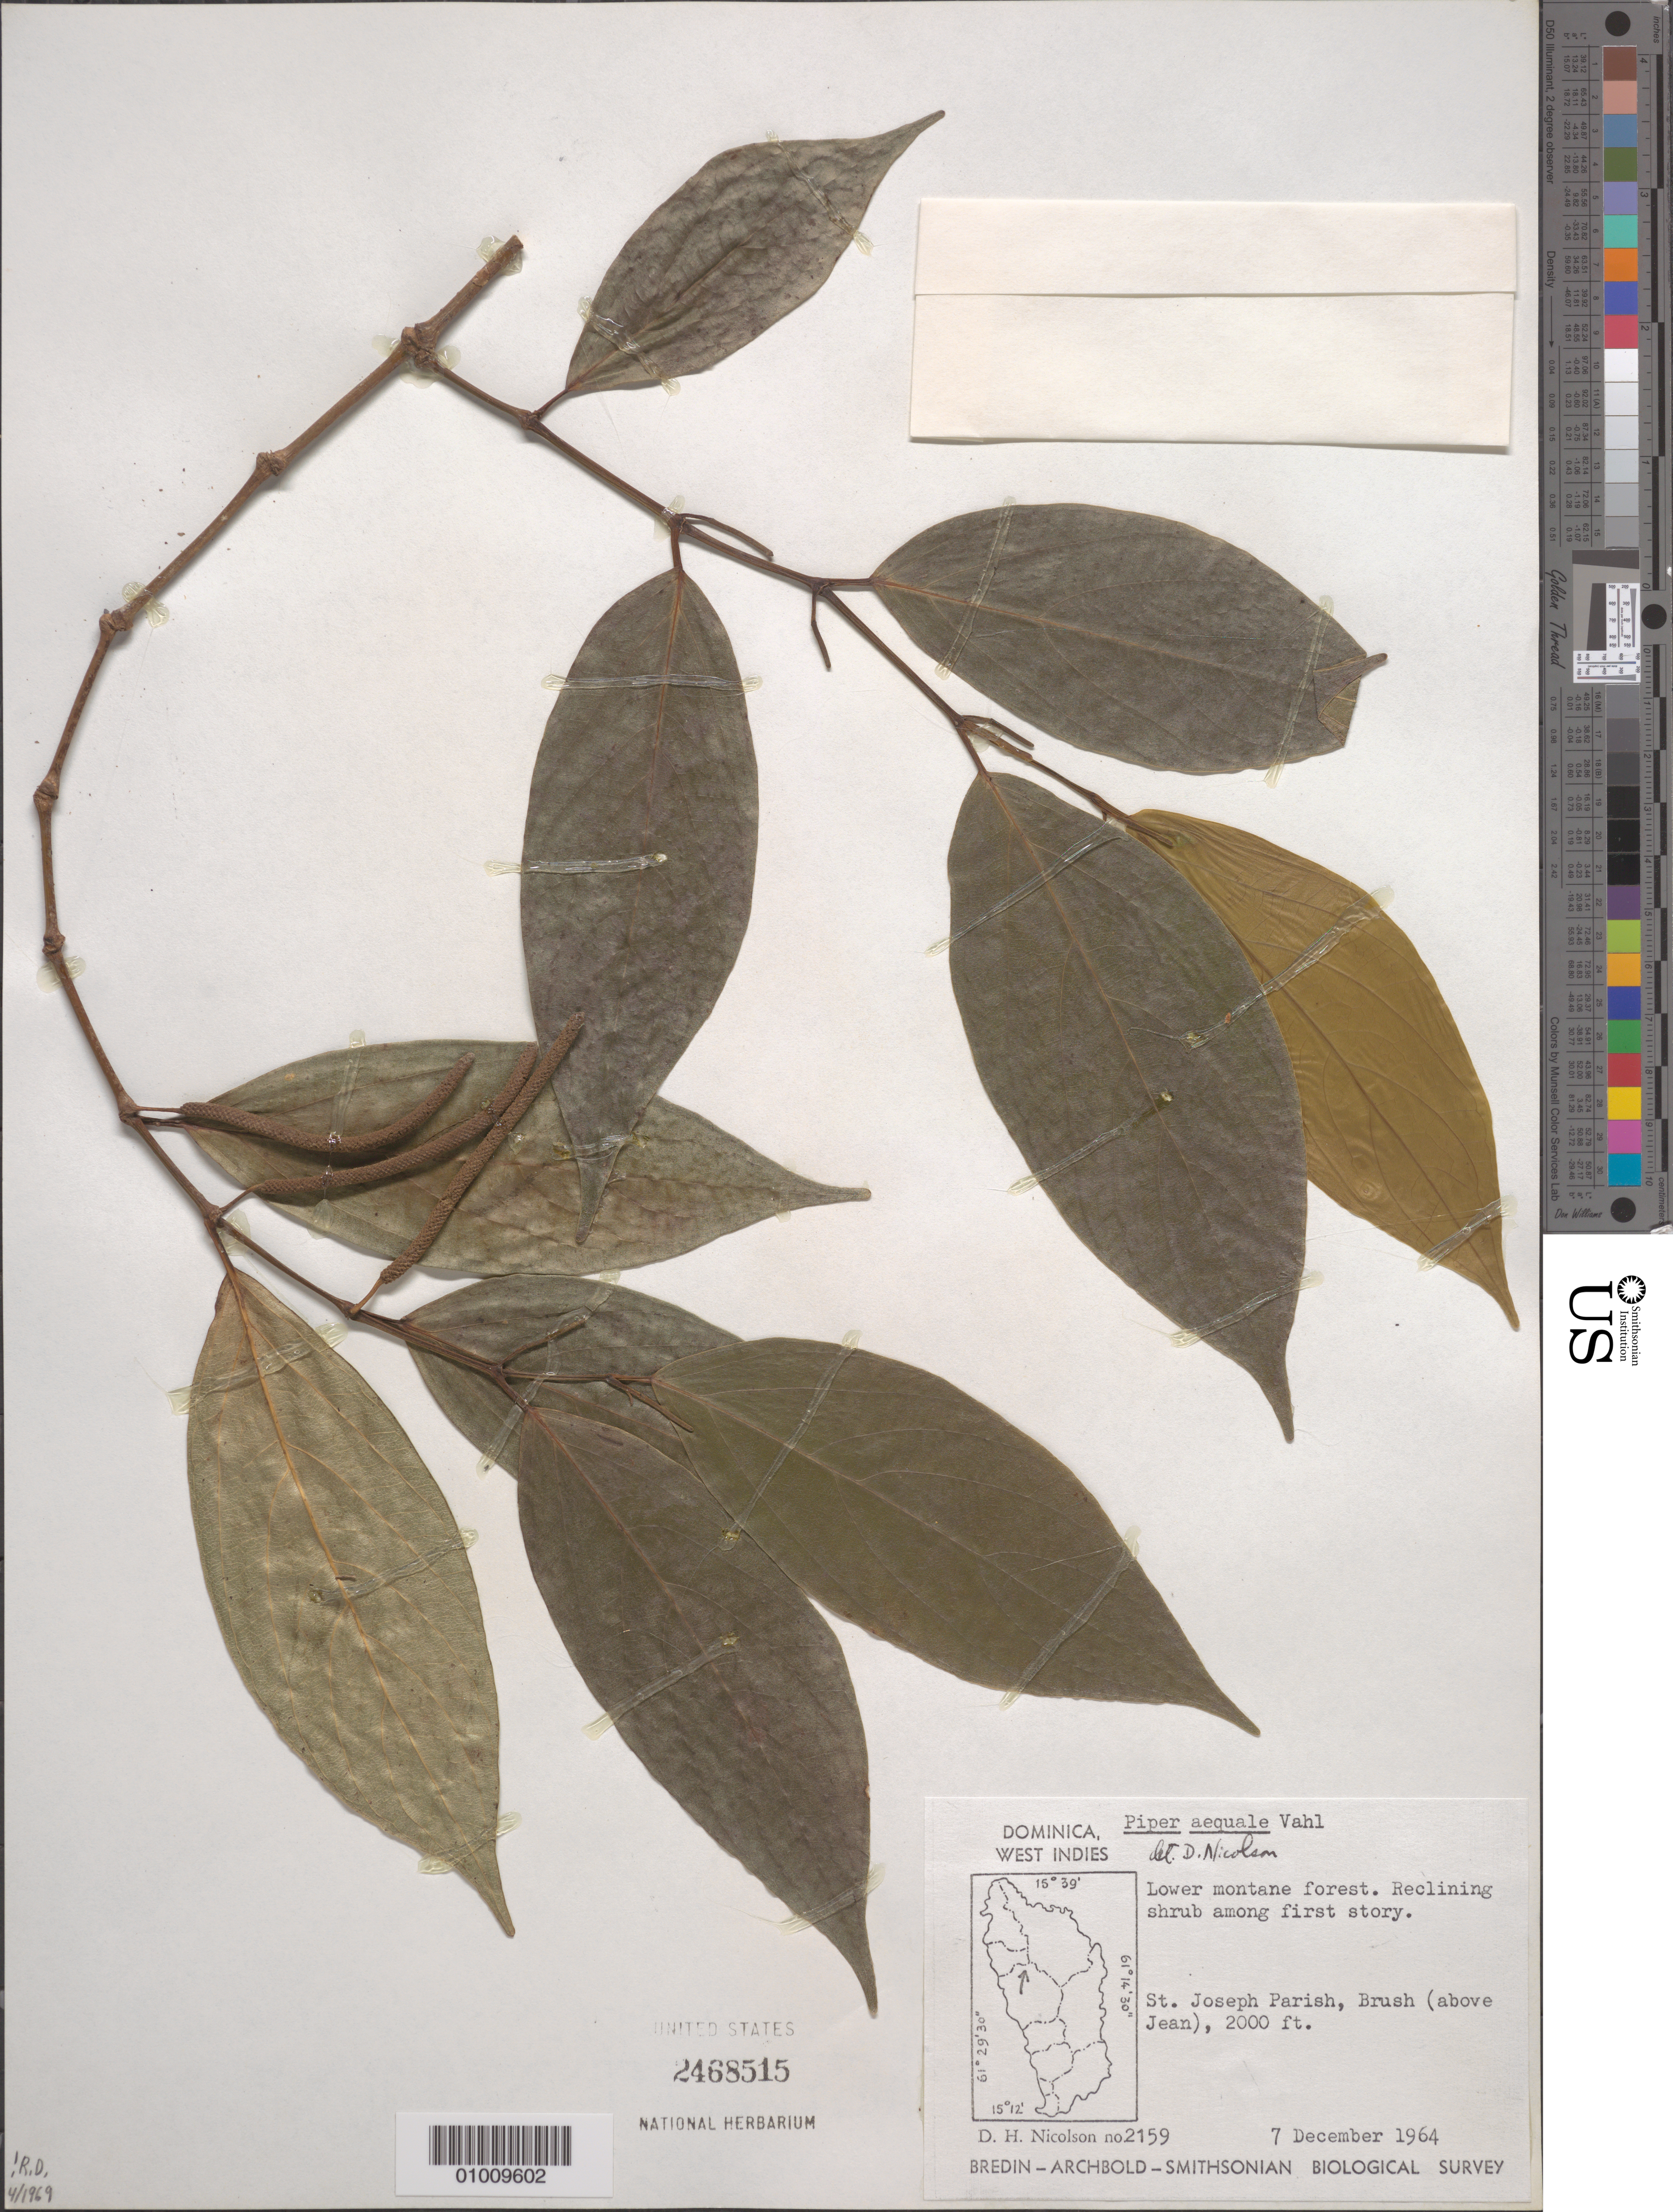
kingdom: Plantae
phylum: Tracheophyta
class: Magnoliopsida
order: Piperales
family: Piperaceae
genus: Piper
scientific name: Piper aequale var. aequale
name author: Vahl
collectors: D. H. Nicolson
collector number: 2159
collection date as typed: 07 Dec 1964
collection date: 1964-12-07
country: Dominica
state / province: St. Joseph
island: Dominica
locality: Brush(above Jean)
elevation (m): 610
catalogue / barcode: US 2468515